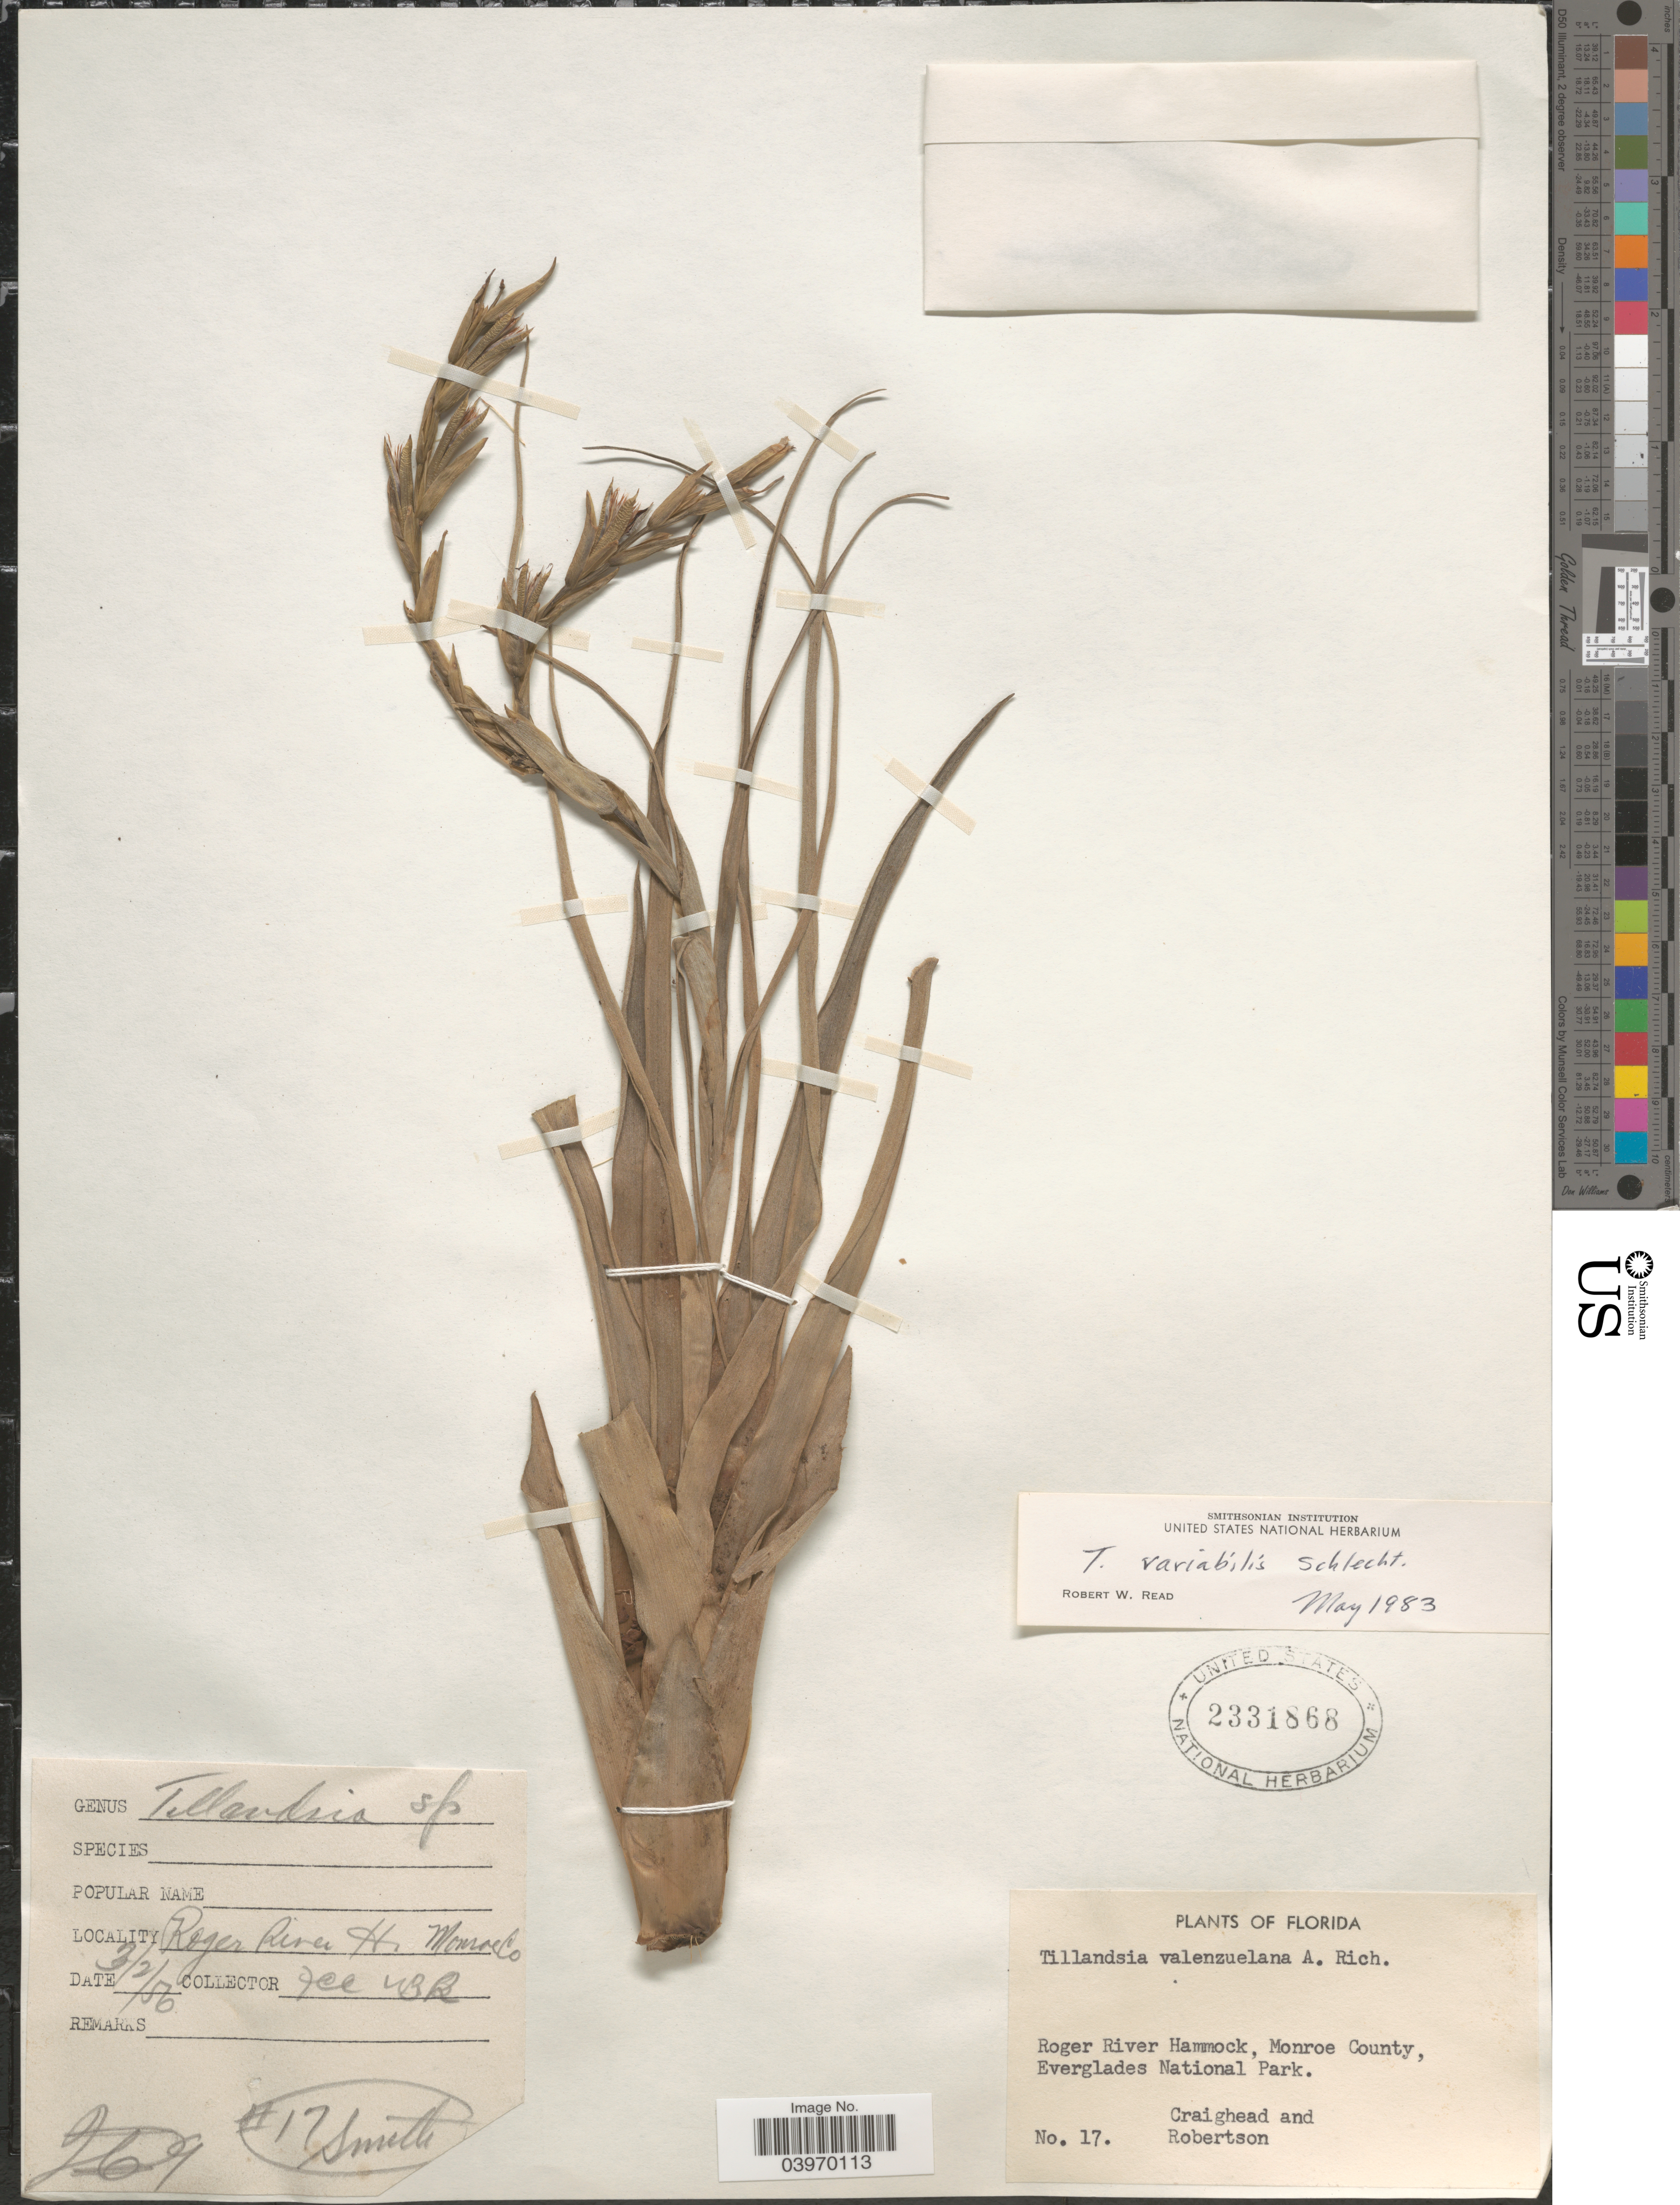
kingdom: Plantae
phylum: Tracheophyta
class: Liliopsida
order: Poales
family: Bromeliaceae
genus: Tillandsia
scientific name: Tillandsia variabilis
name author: Schltdl.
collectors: Craighead & -. Robertson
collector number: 17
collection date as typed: Transcribed d/m/y: 2/3/56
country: United States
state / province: Florida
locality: Roger River Hammock, Monroe County, Everglades National Park.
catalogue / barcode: US 2331868